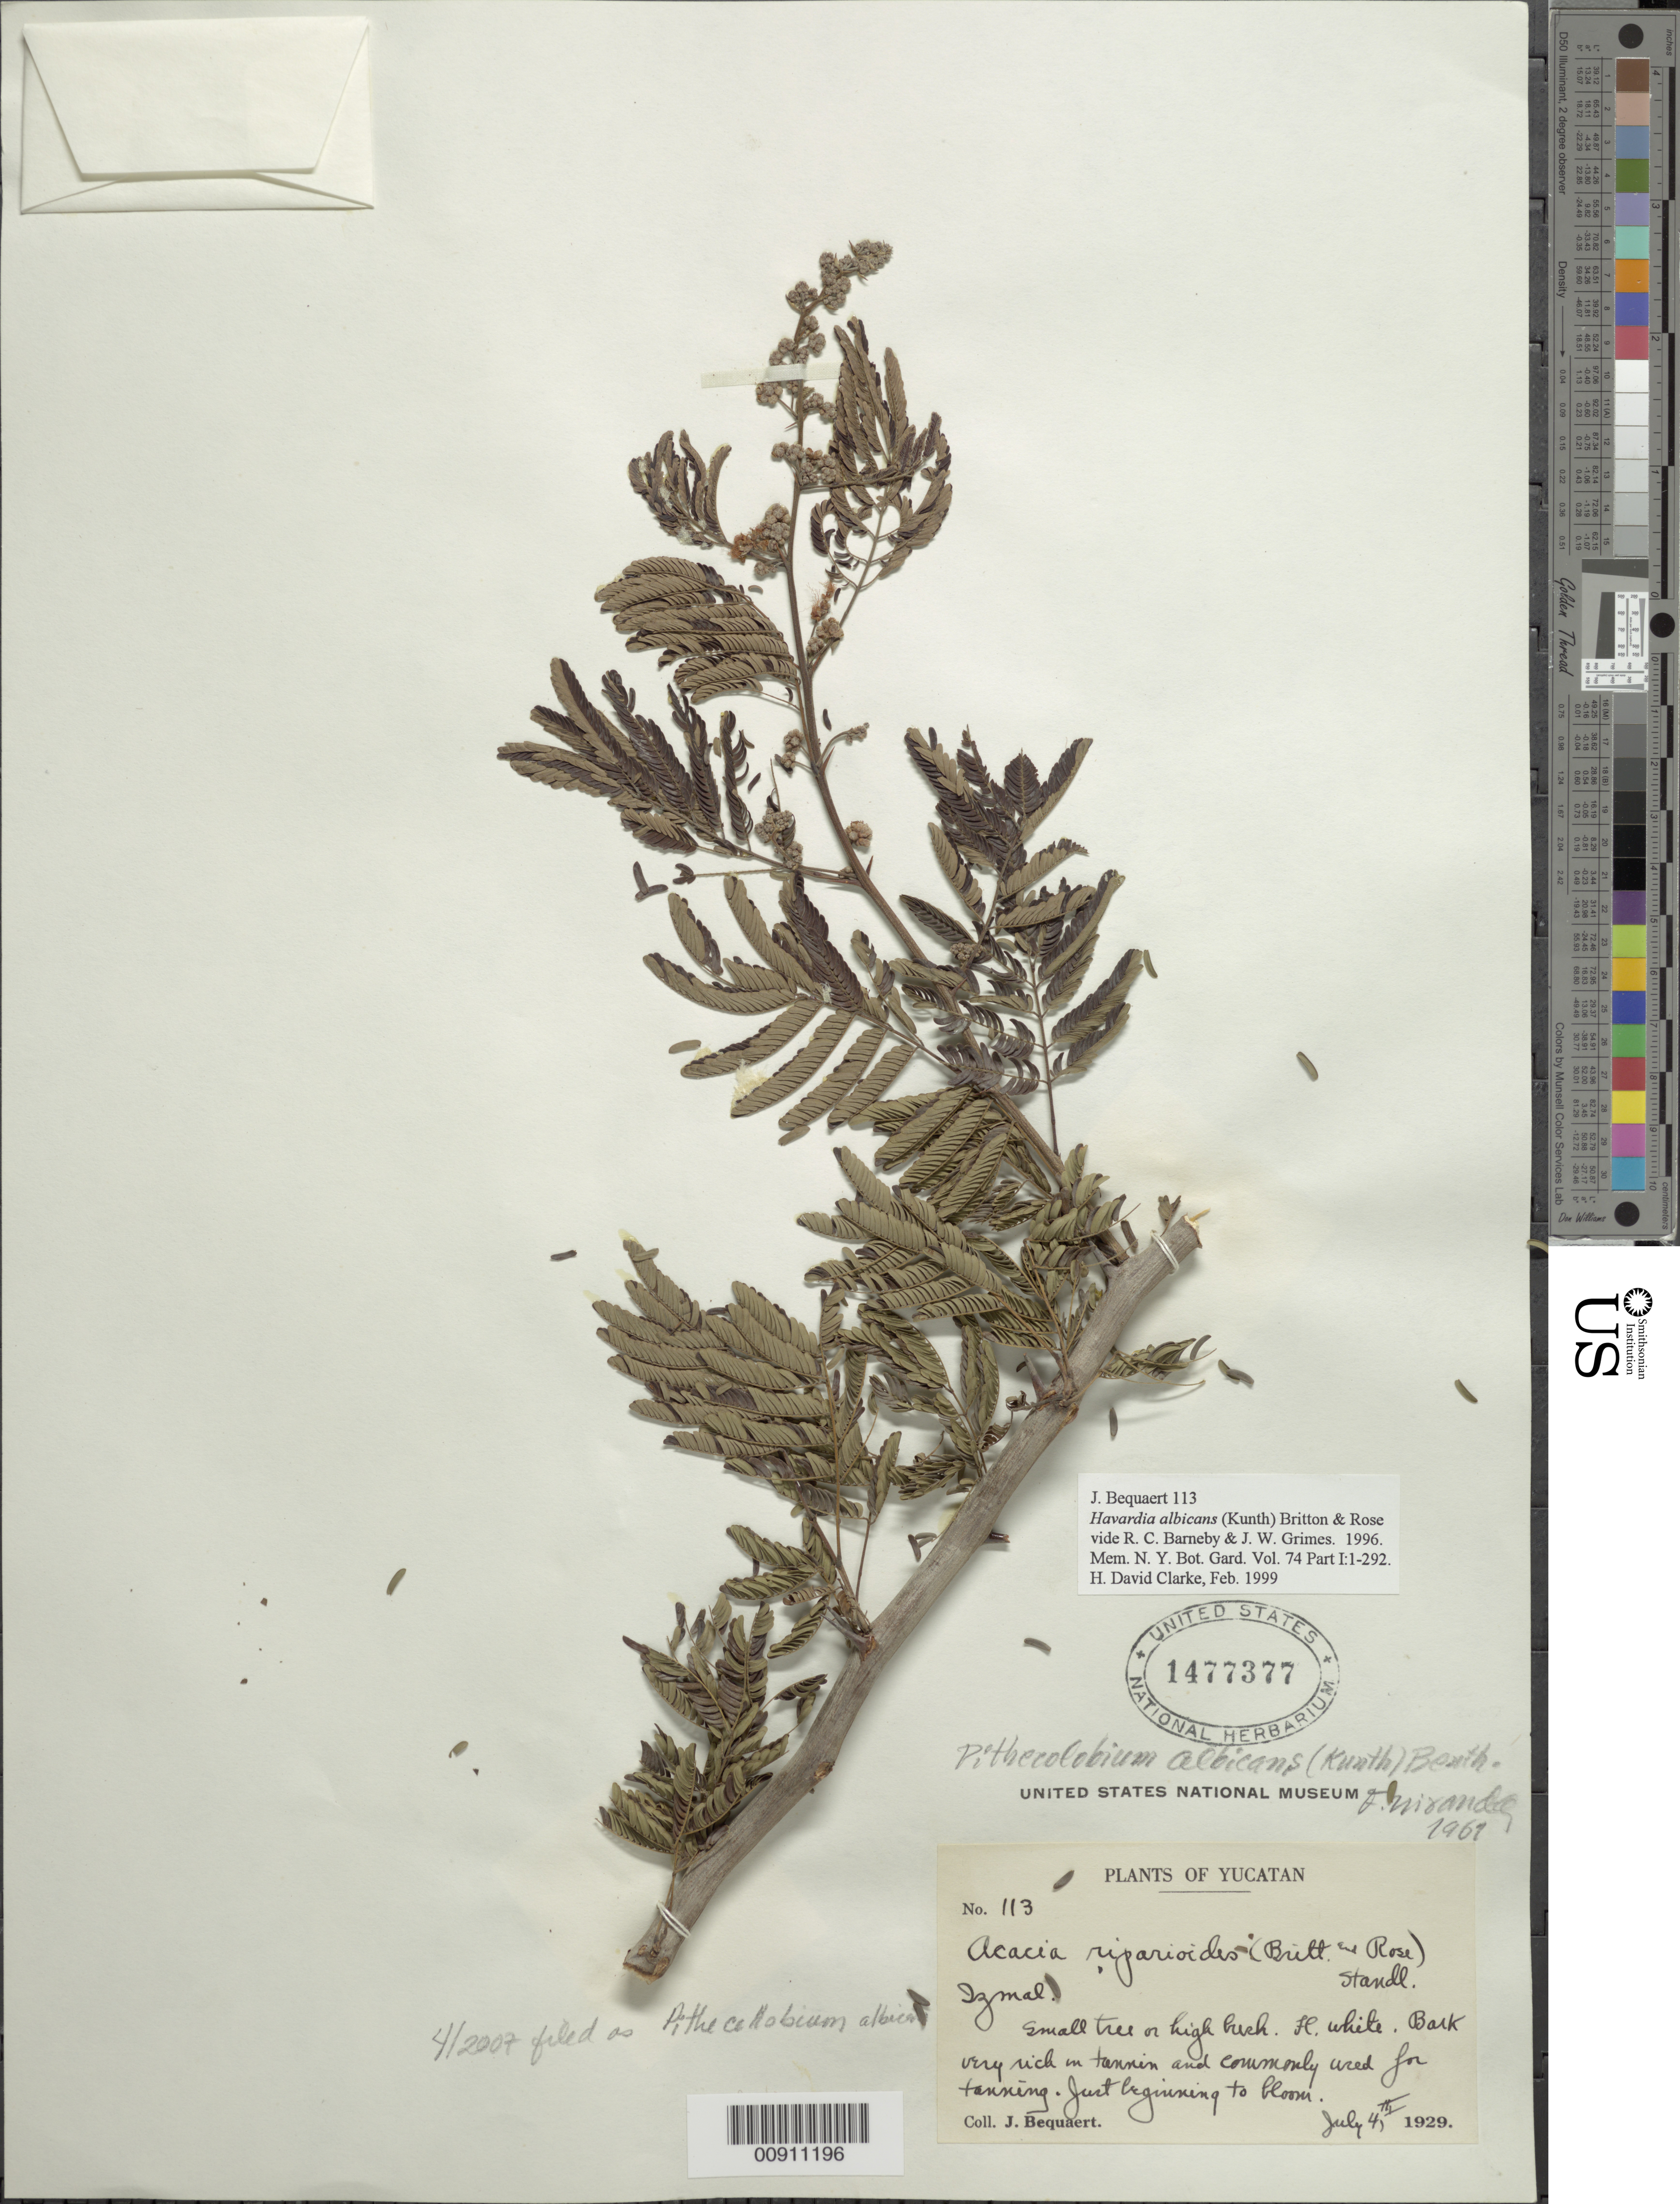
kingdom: Plantae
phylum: Tracheophyta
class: Magnoliopsida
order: Fabales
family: Fabaceae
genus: Havardia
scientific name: Havardia albicans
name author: (Kunth) Britton & Rose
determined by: Clarke, H. D.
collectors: J. Bequaert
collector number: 113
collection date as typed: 04 Jul 1929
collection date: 1929-07-04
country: Mexico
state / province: Yucatán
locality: Izmal.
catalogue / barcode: US 1477377